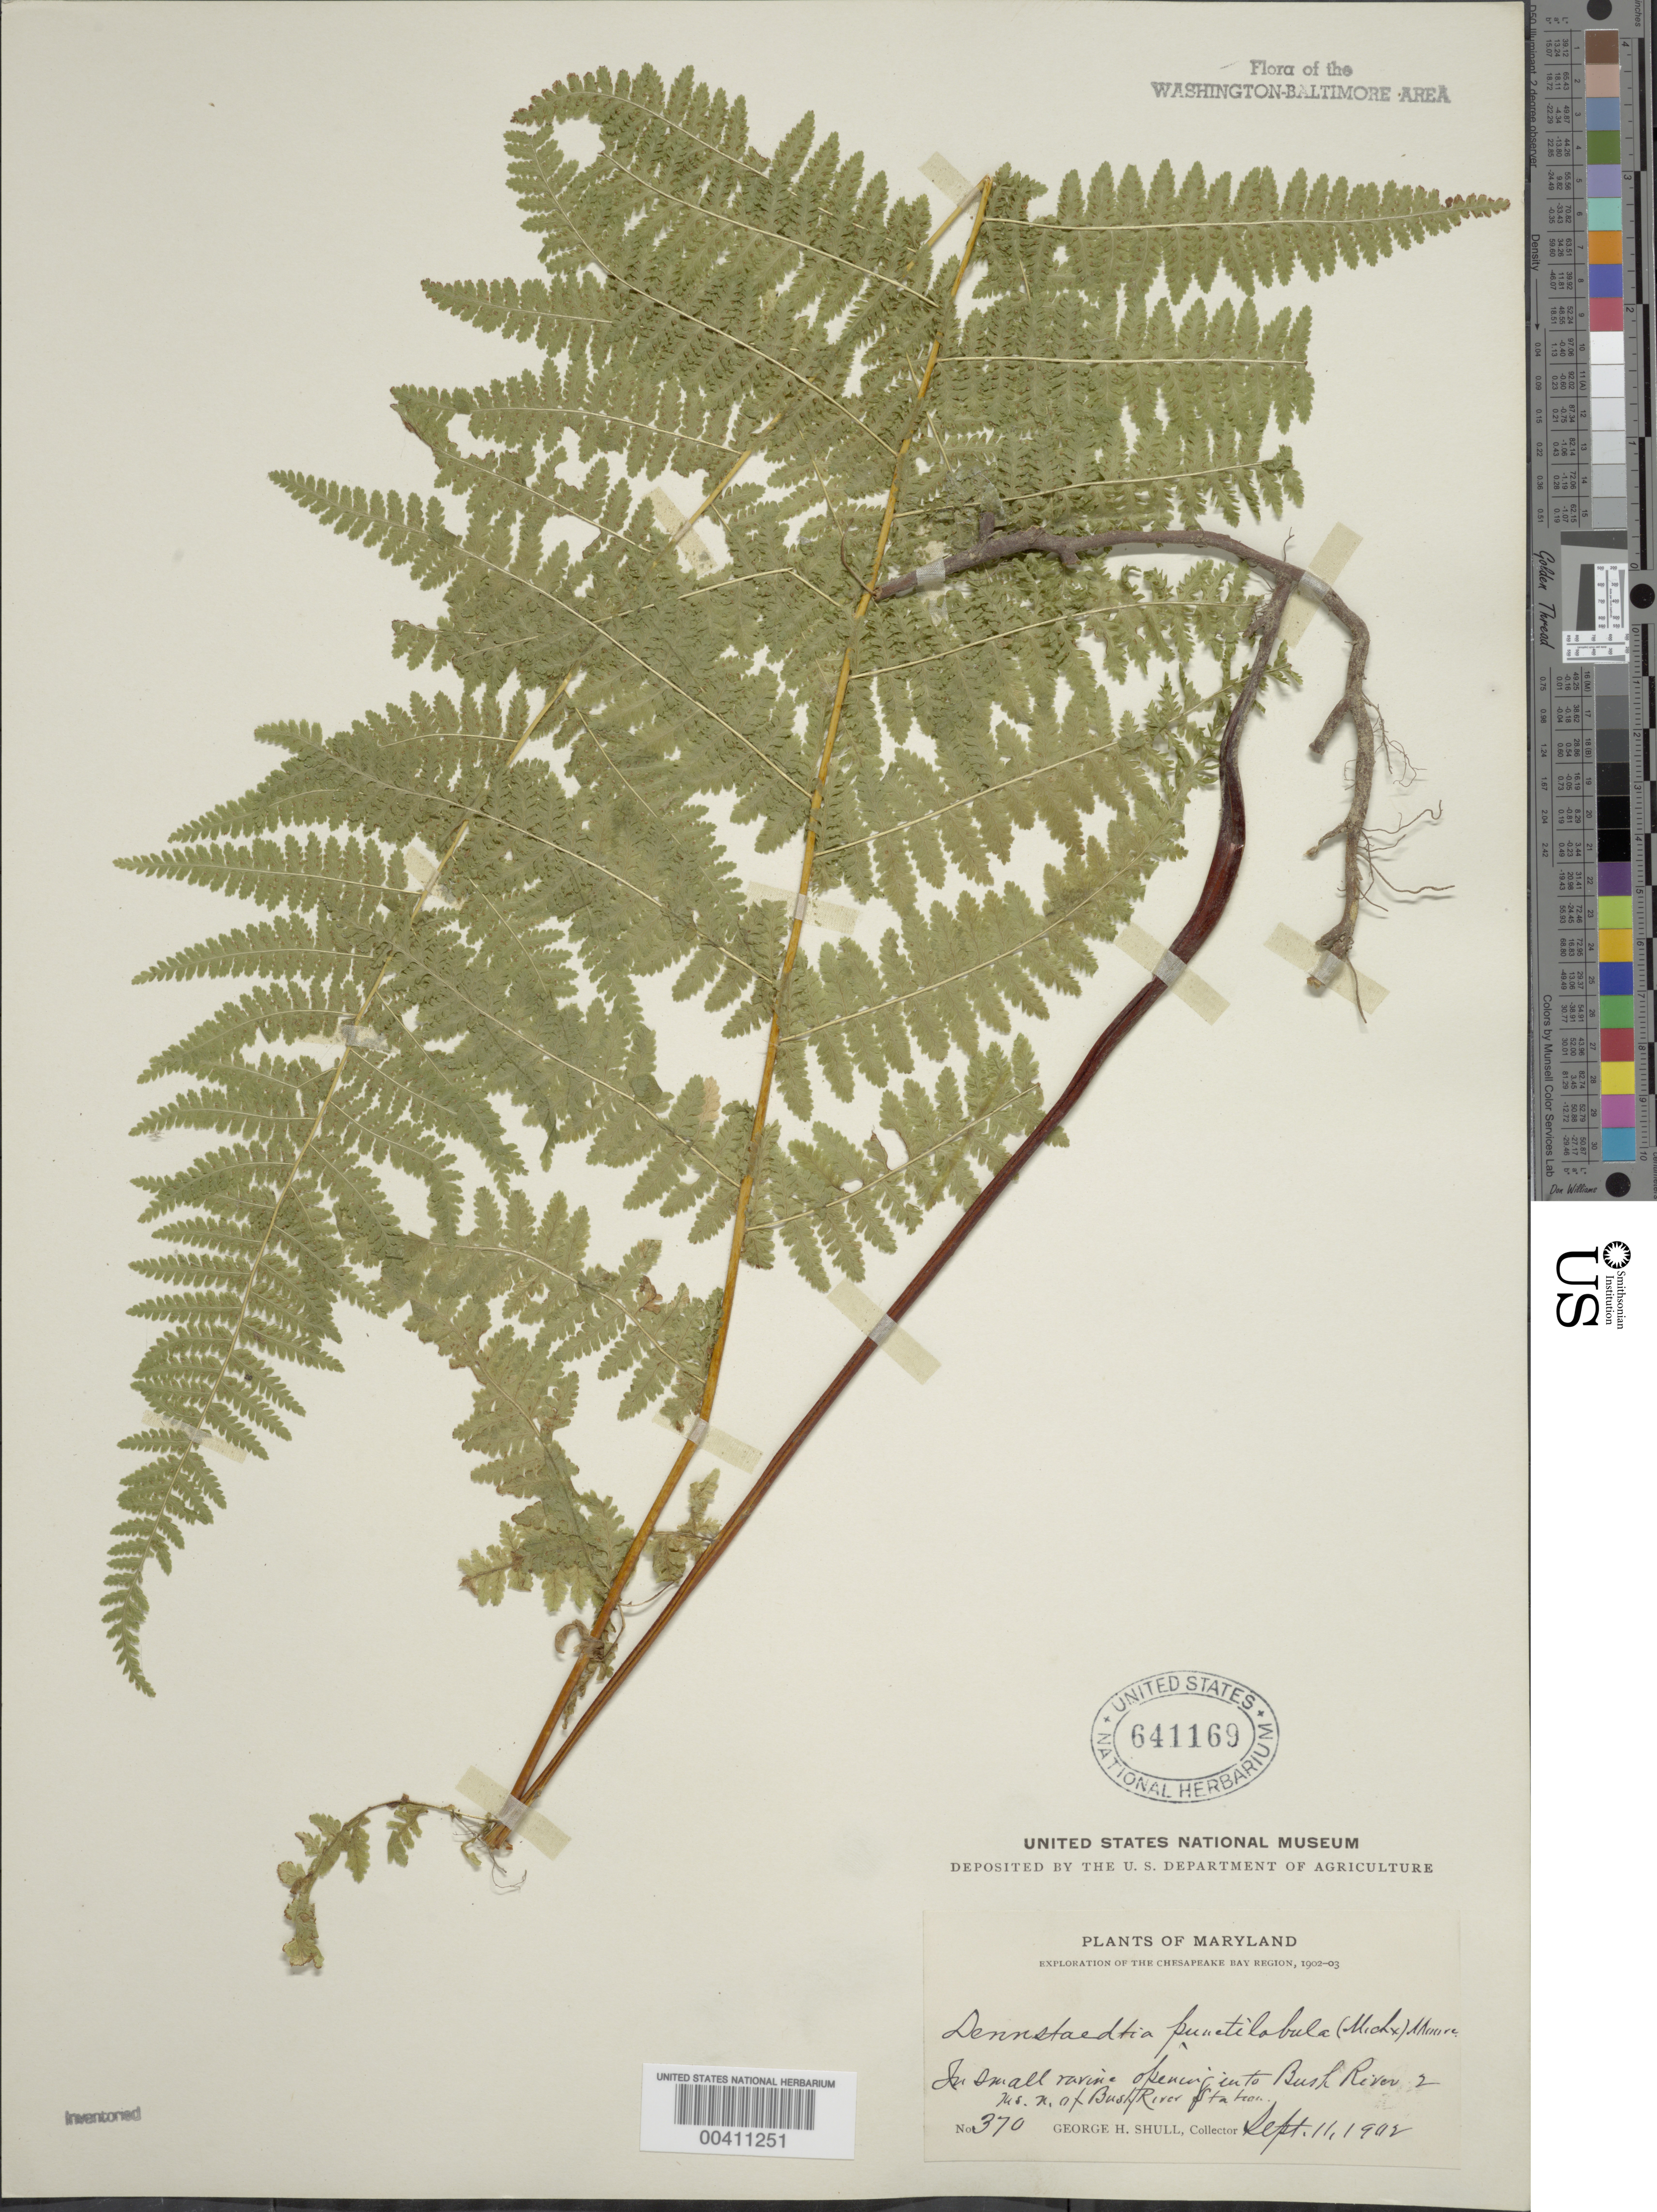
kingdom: Plantae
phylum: Tracheophyta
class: Polypodiopsida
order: Polypodiales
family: Dennstaedtiaceae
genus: Dennstaedtia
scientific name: Dennstaedtia punctilobula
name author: (Michx.) T. Moore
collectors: G. H. Shull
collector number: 370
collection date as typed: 11 Sep 1912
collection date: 1912-09-11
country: United States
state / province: Maryland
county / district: Harford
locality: Bush River, north of Bush River Station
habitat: In small ravine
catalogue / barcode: US 641169